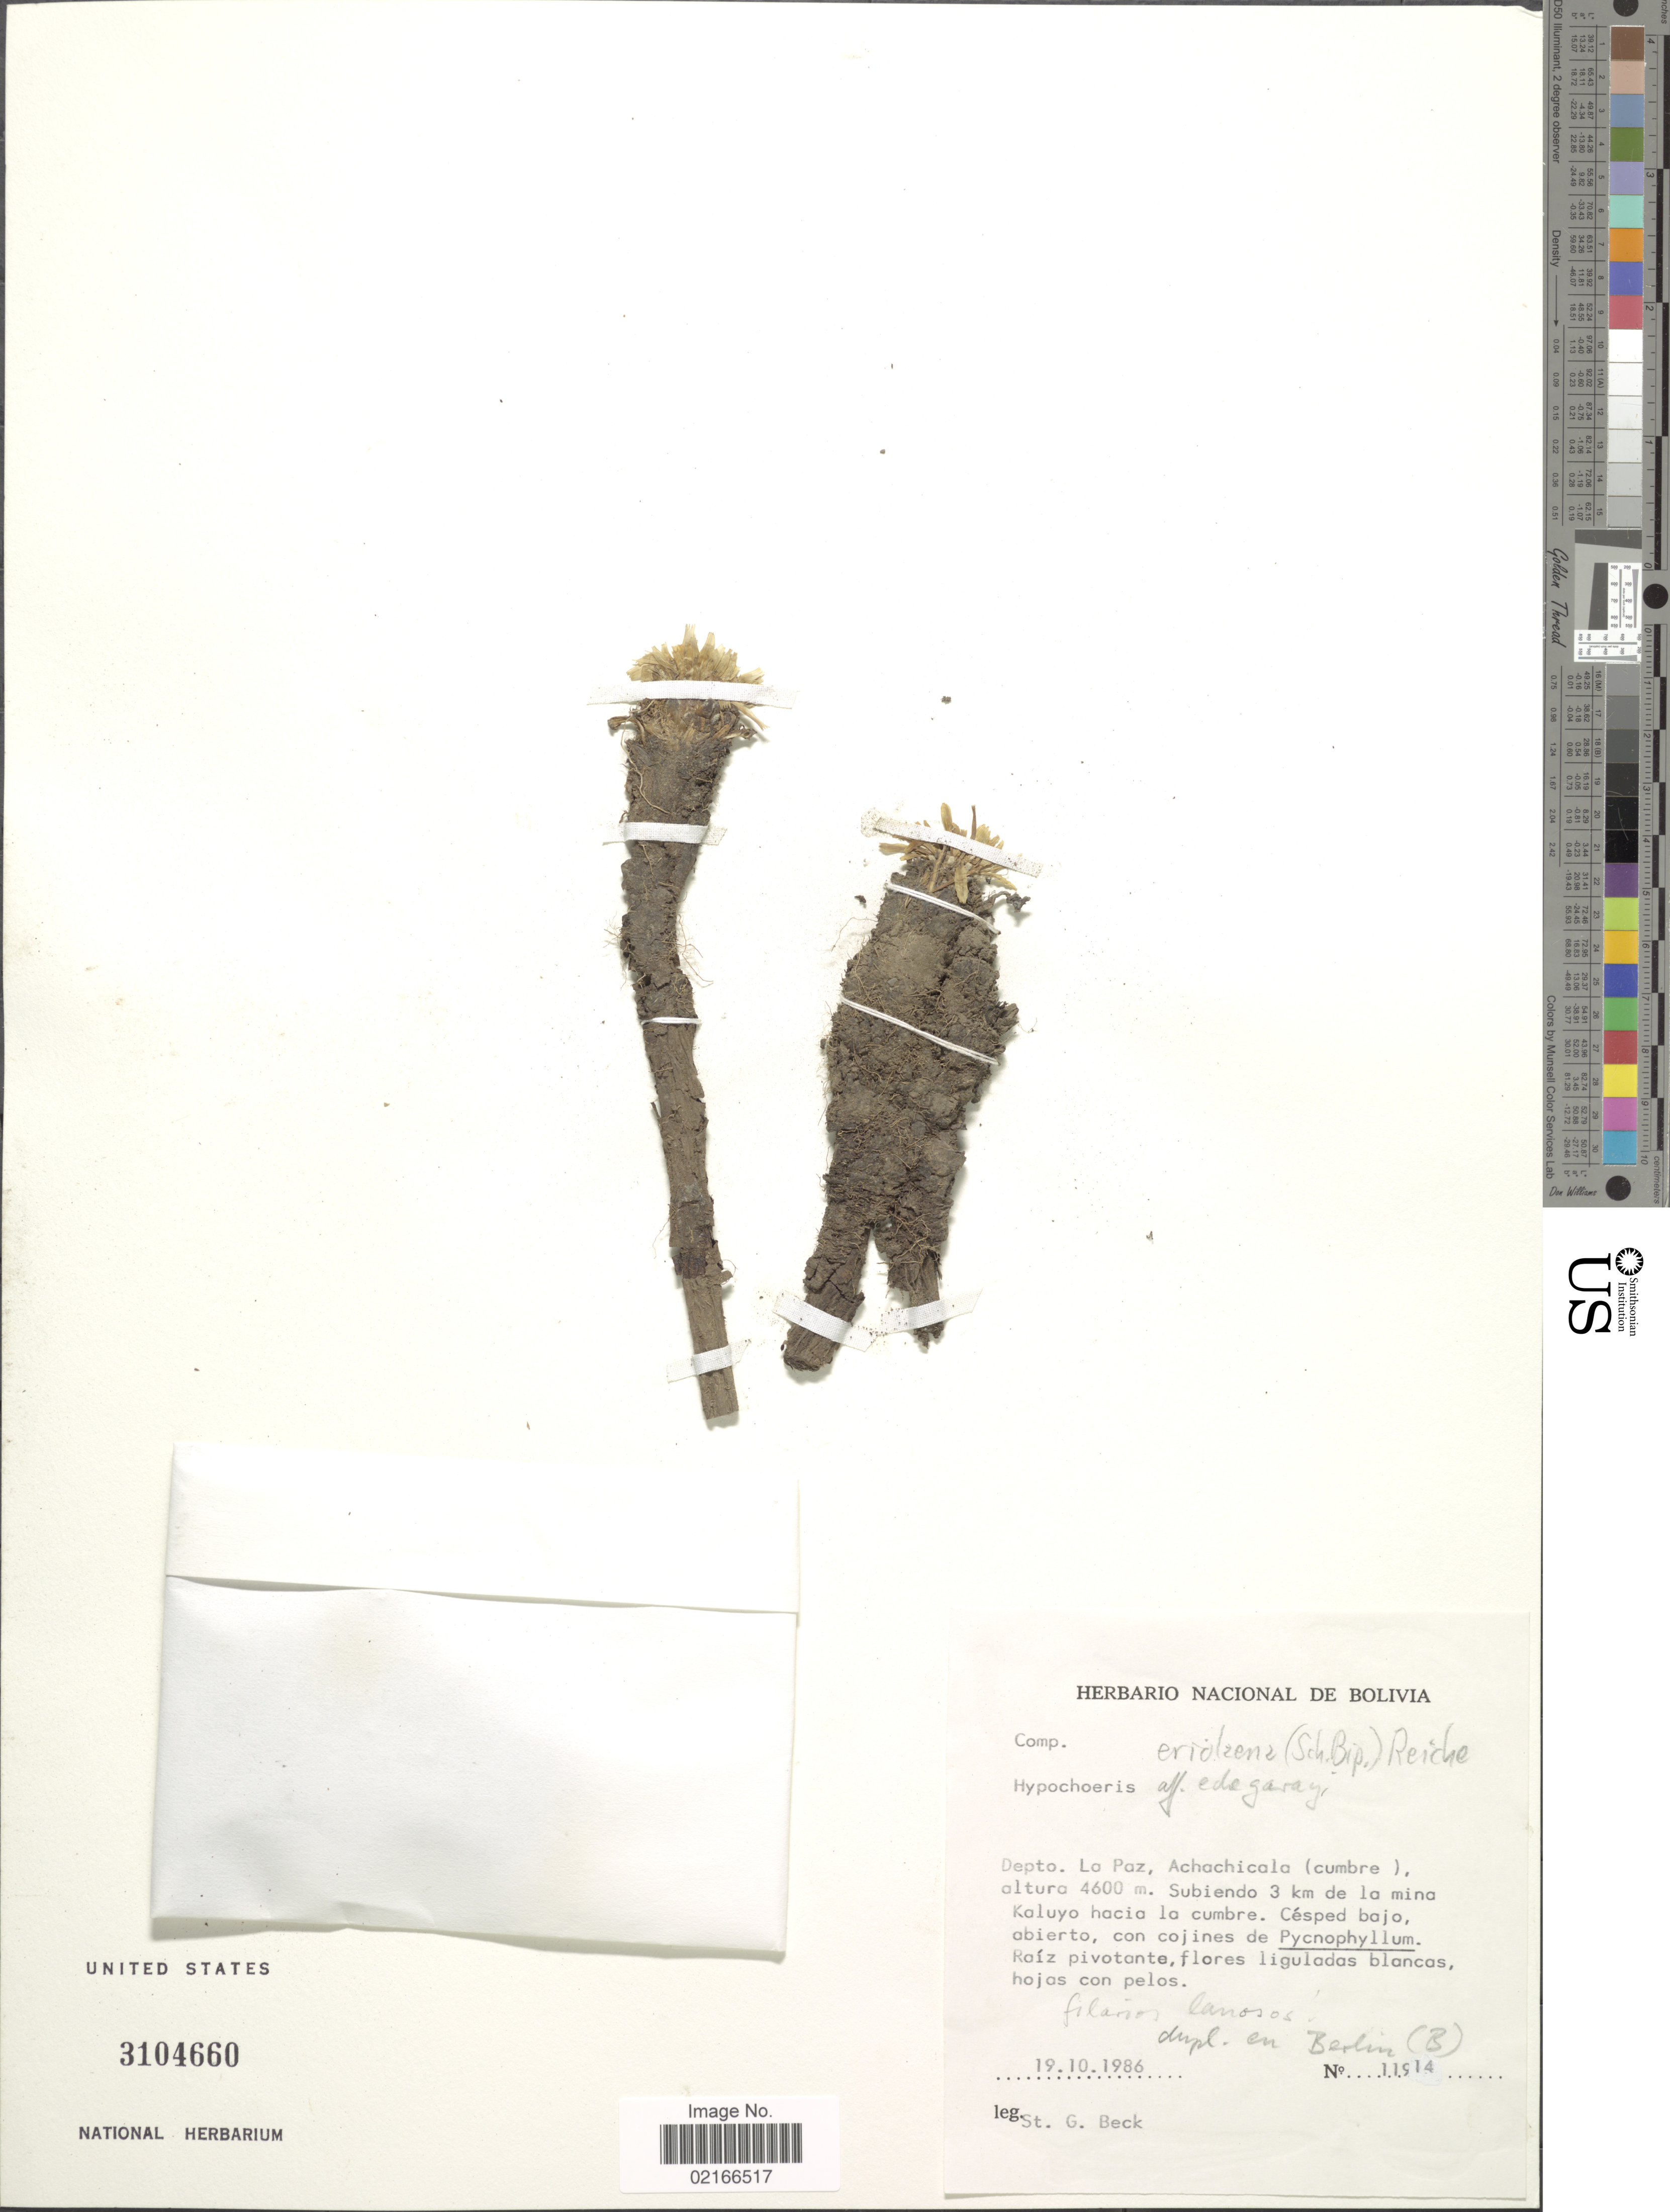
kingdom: Plantae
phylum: Tracheophyta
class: Magnoliopsida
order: Asterales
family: Asteraceae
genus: Hypochaeris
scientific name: Hypochaeris eriolaena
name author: (Sch. Bip.) Reiche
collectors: S. G. Beck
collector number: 11914*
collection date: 1986-10-19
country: Bolivia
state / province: La Paz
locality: Achachicala (cumbre). Subiendo 3 km de la mina Kaluyo hacia la cumbre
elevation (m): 4600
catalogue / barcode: US 3104660